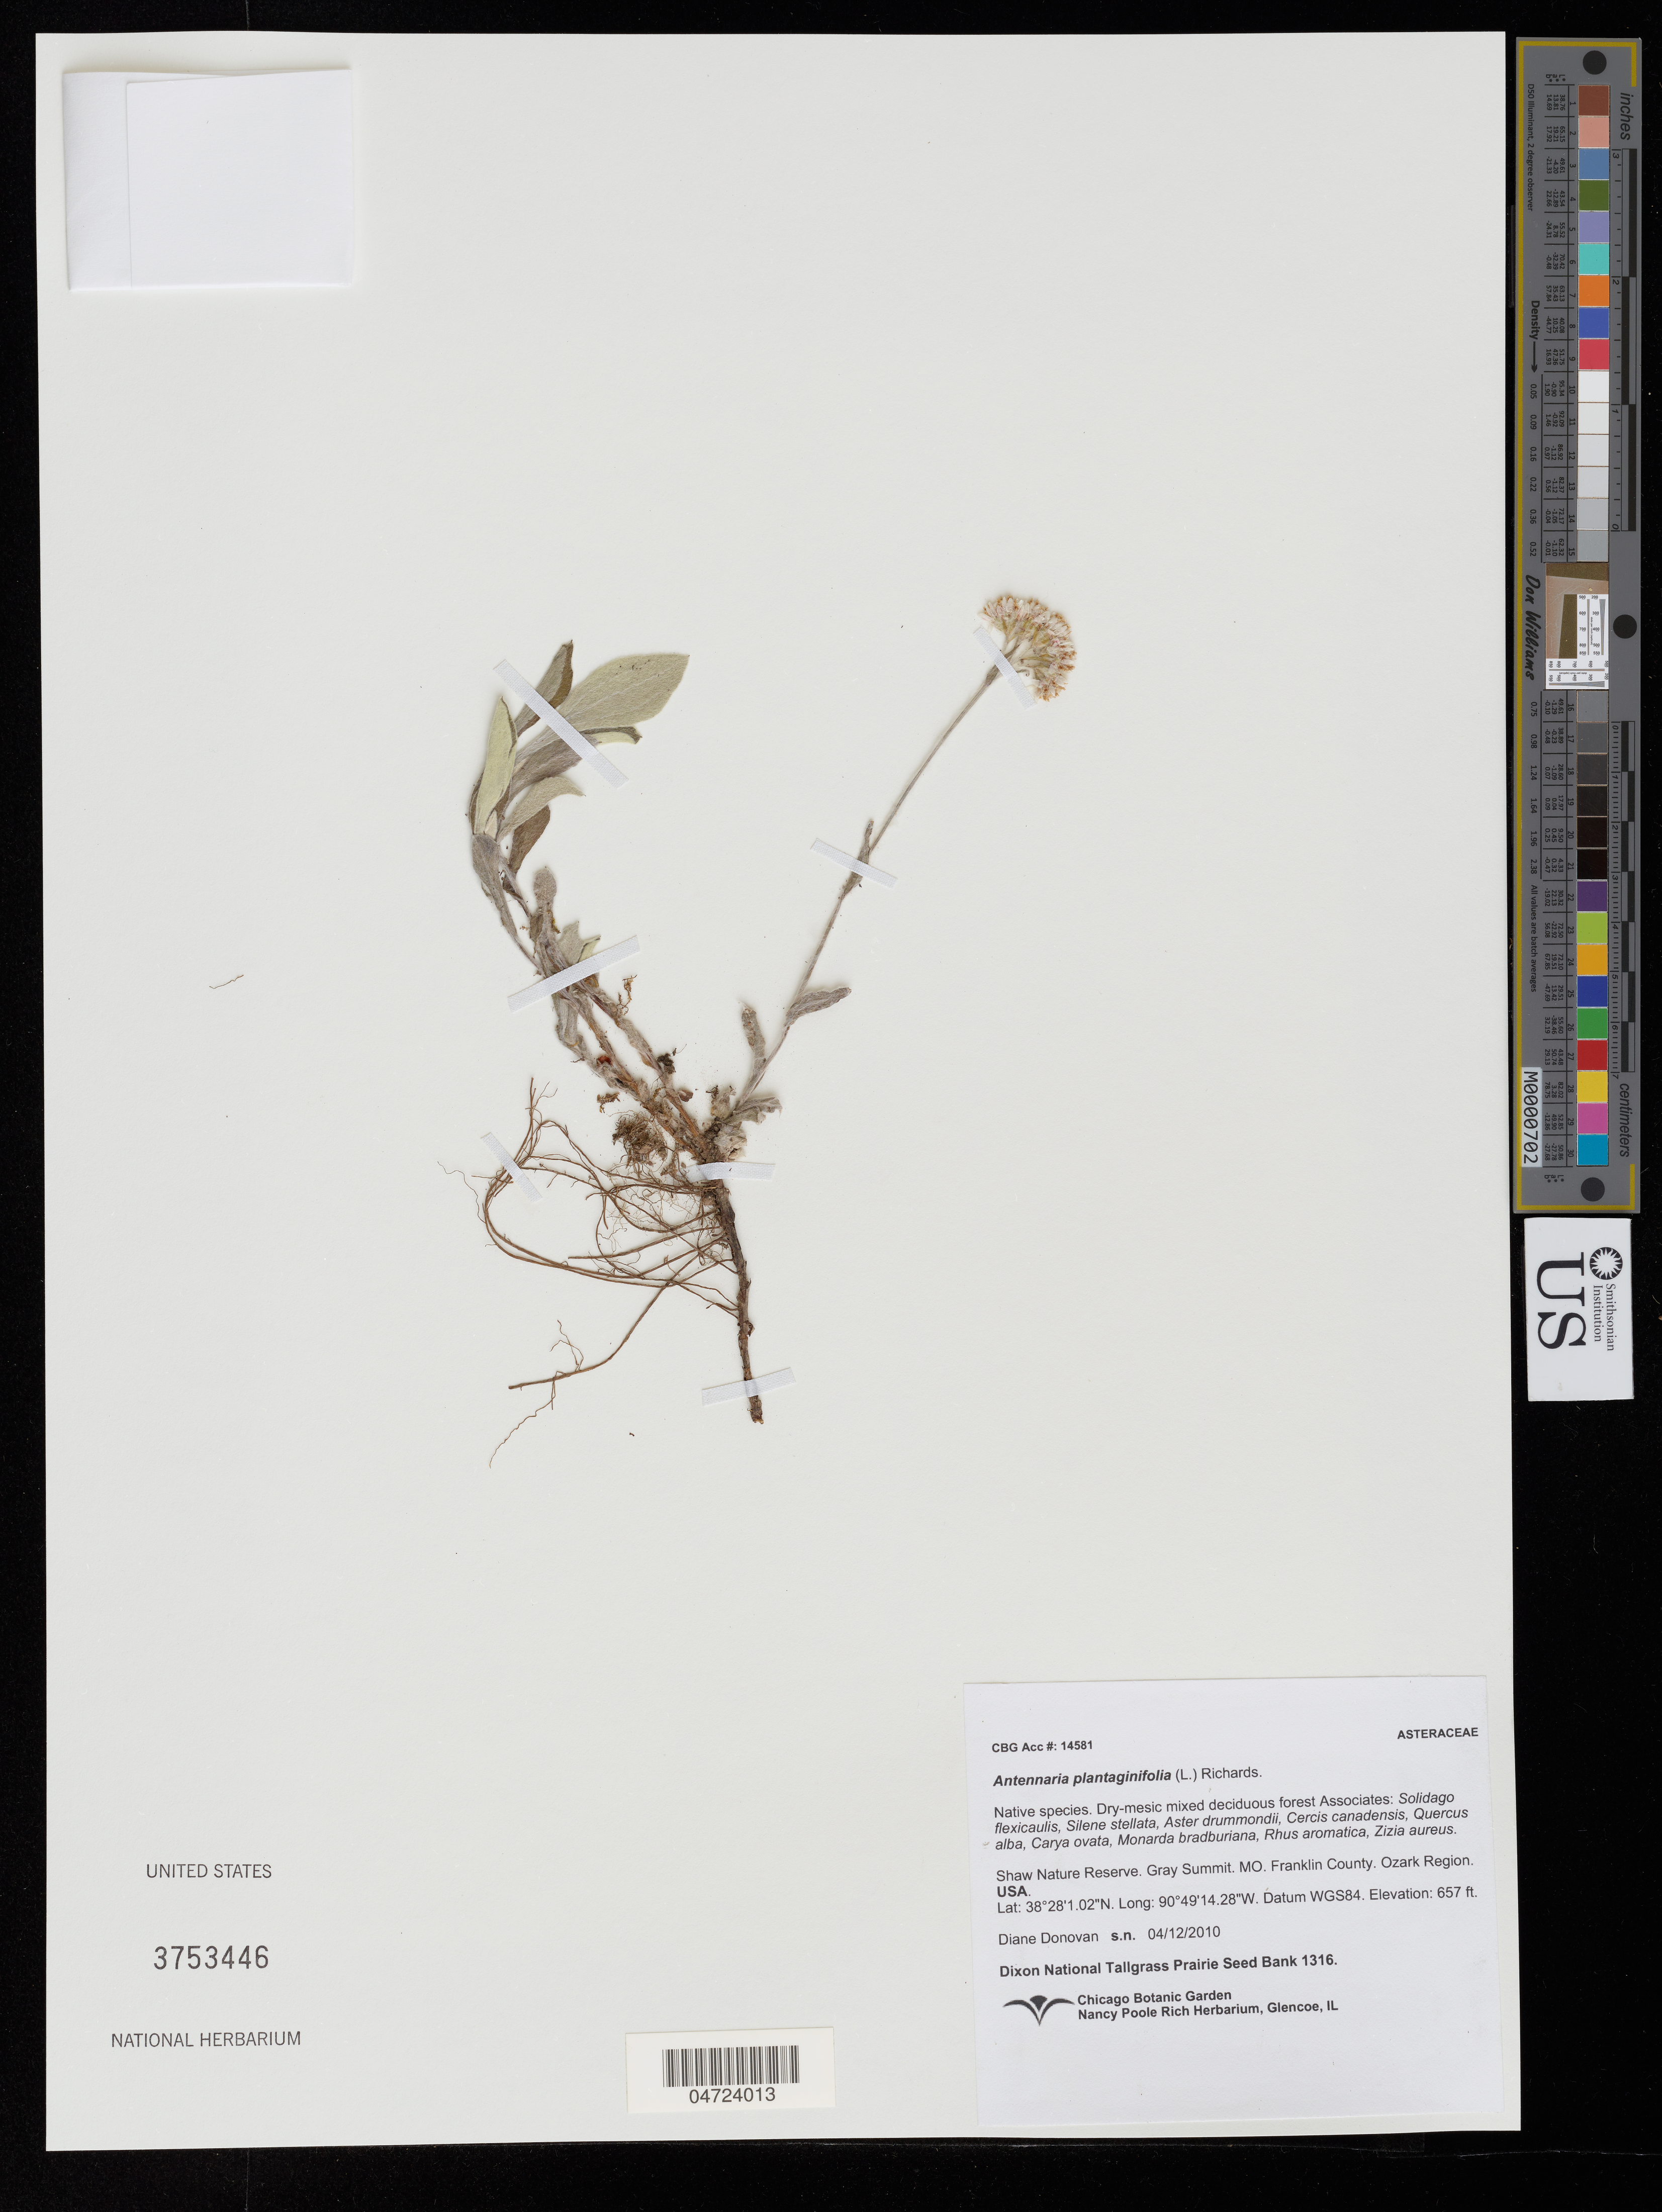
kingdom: Plantae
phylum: Tracheophyta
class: Magnoliopsida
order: Asterales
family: Asteraceae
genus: Antennaria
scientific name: Antennaria plantaginifolia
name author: (L.) Richardson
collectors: D. Donovan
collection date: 2010-04-12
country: United States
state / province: Missouri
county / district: Franklin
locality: Shaw Nature Reserve. Gray Summit. Franklin County. Ozark Region.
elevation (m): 200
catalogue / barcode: US 3753446